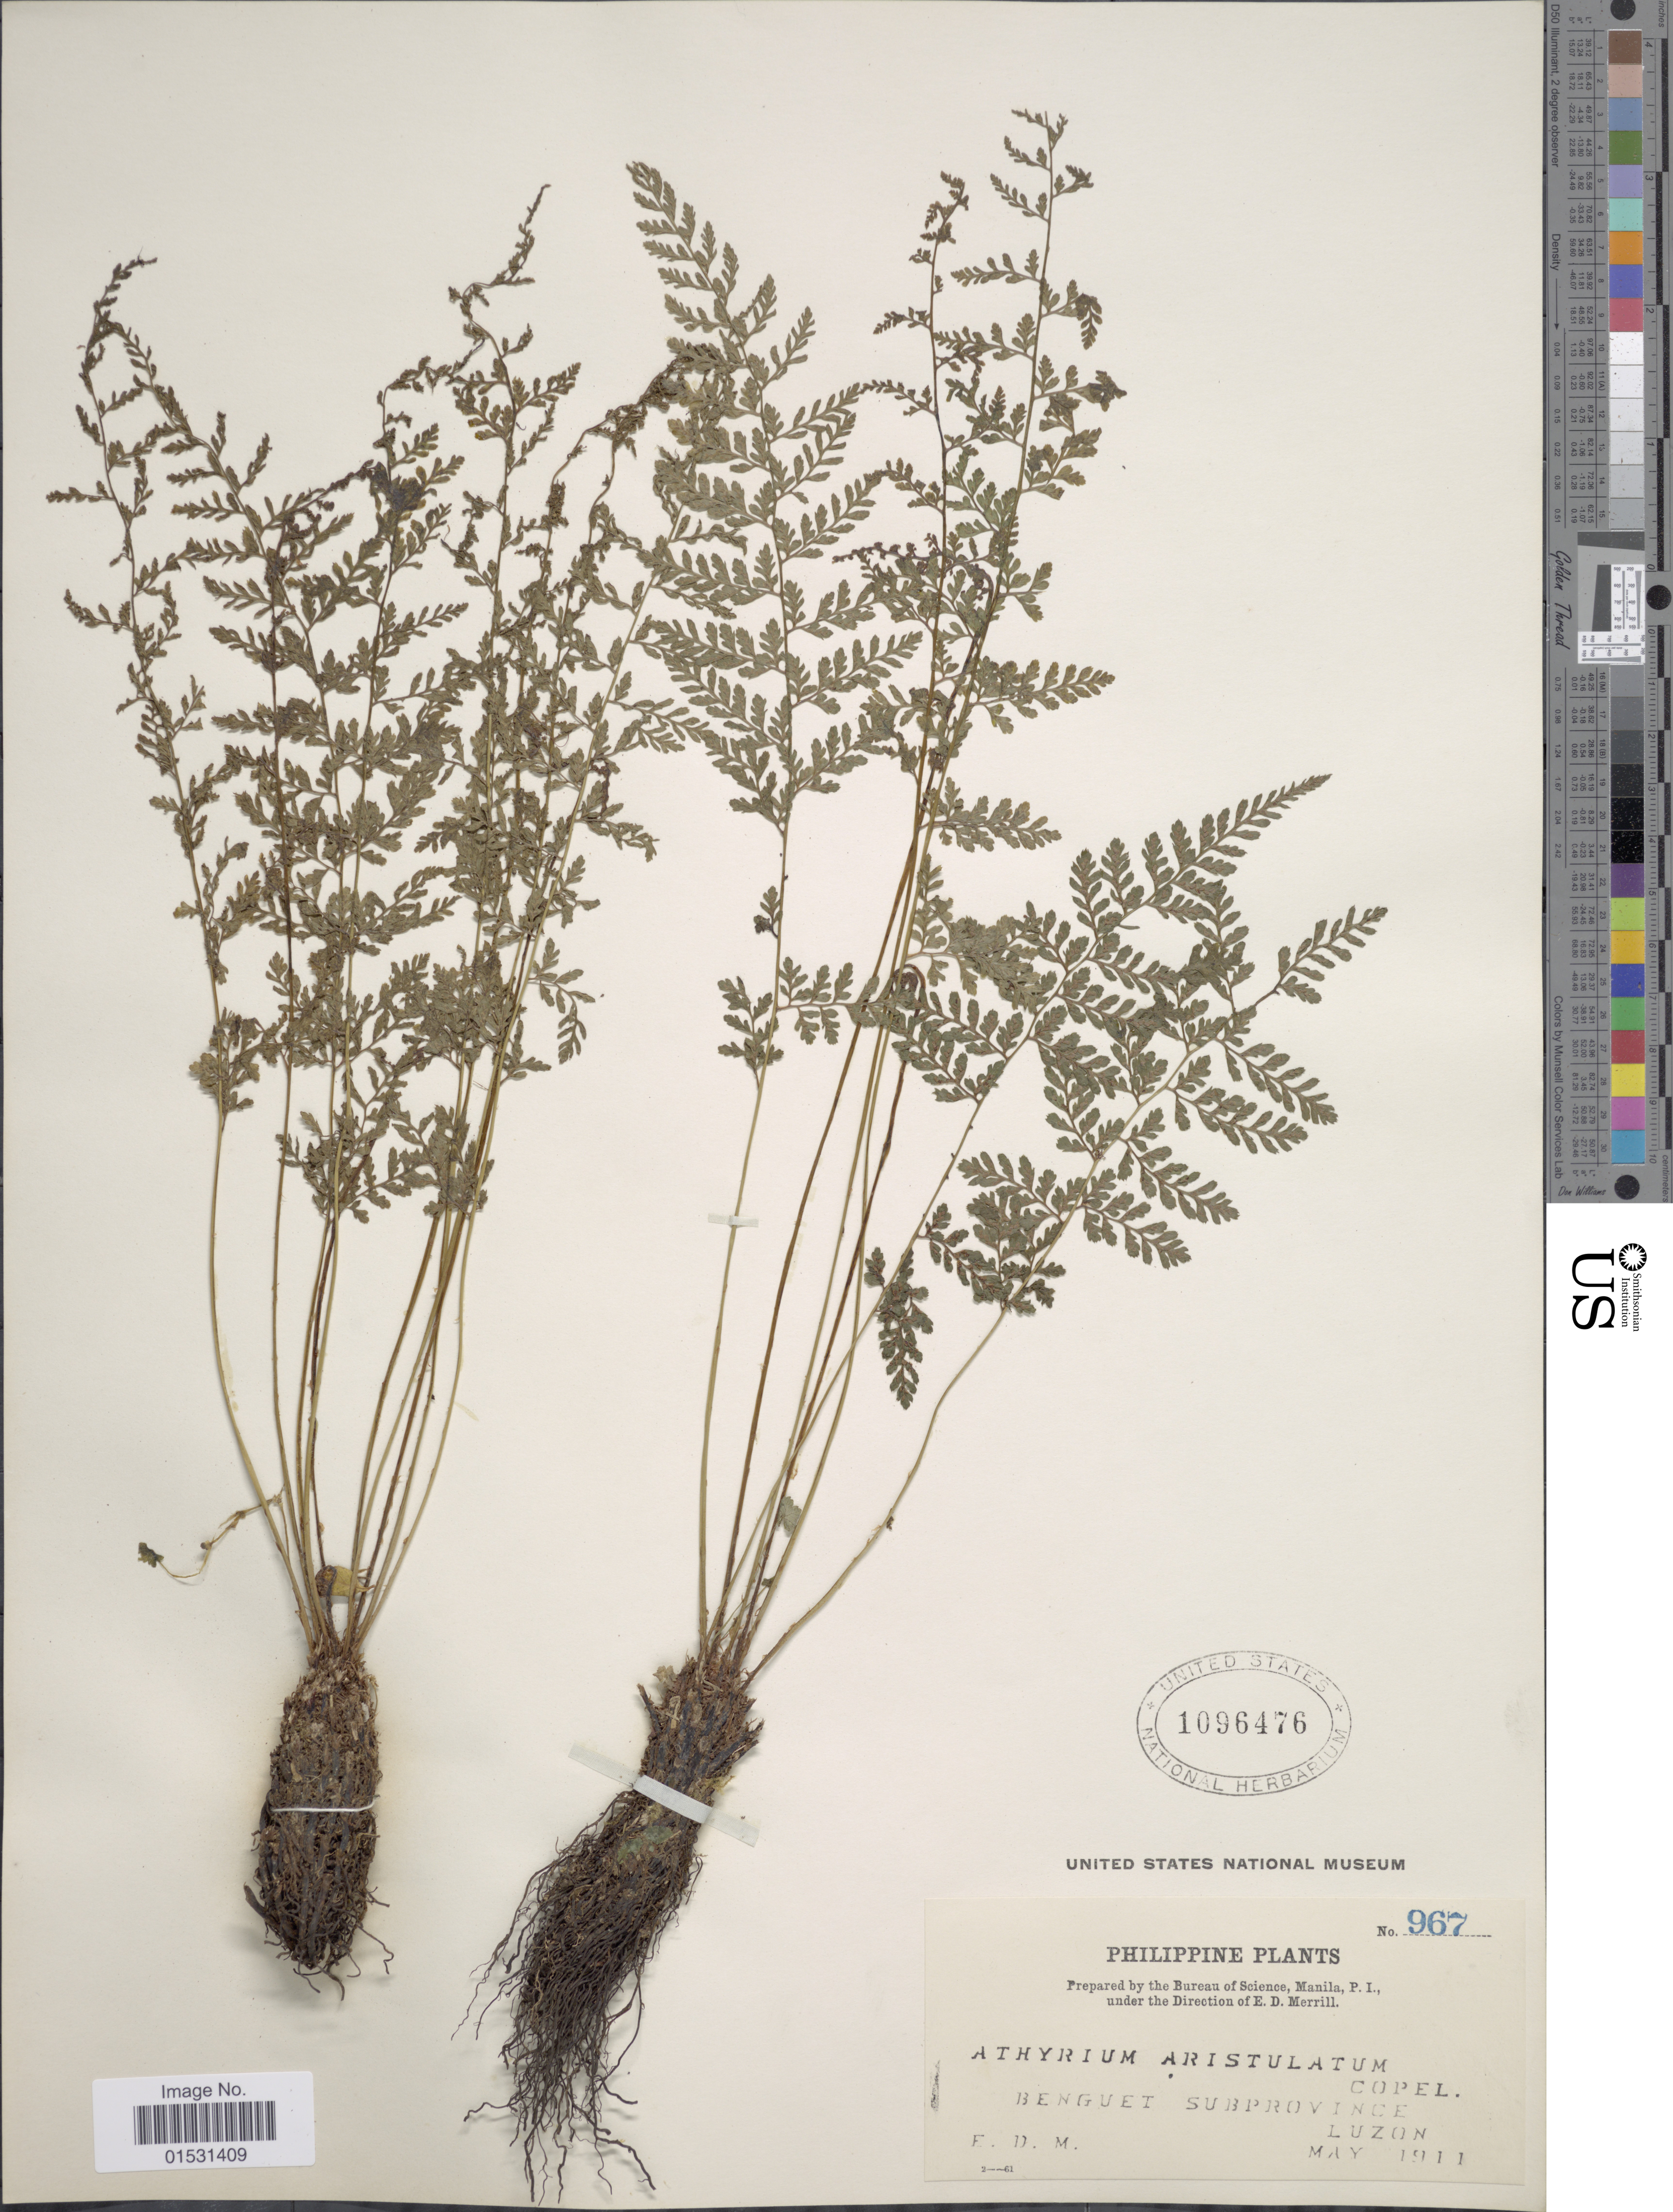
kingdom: Plantae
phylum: Tracheophyta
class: Polypodiopsida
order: Polypodiales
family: Athyriaceae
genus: Athyrium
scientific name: Athyrium aristulatum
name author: Copel.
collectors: E. D. Merrill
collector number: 967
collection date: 1911-05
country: Philippines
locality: Benguet Subprovince. Luzon.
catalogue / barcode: US 1096476